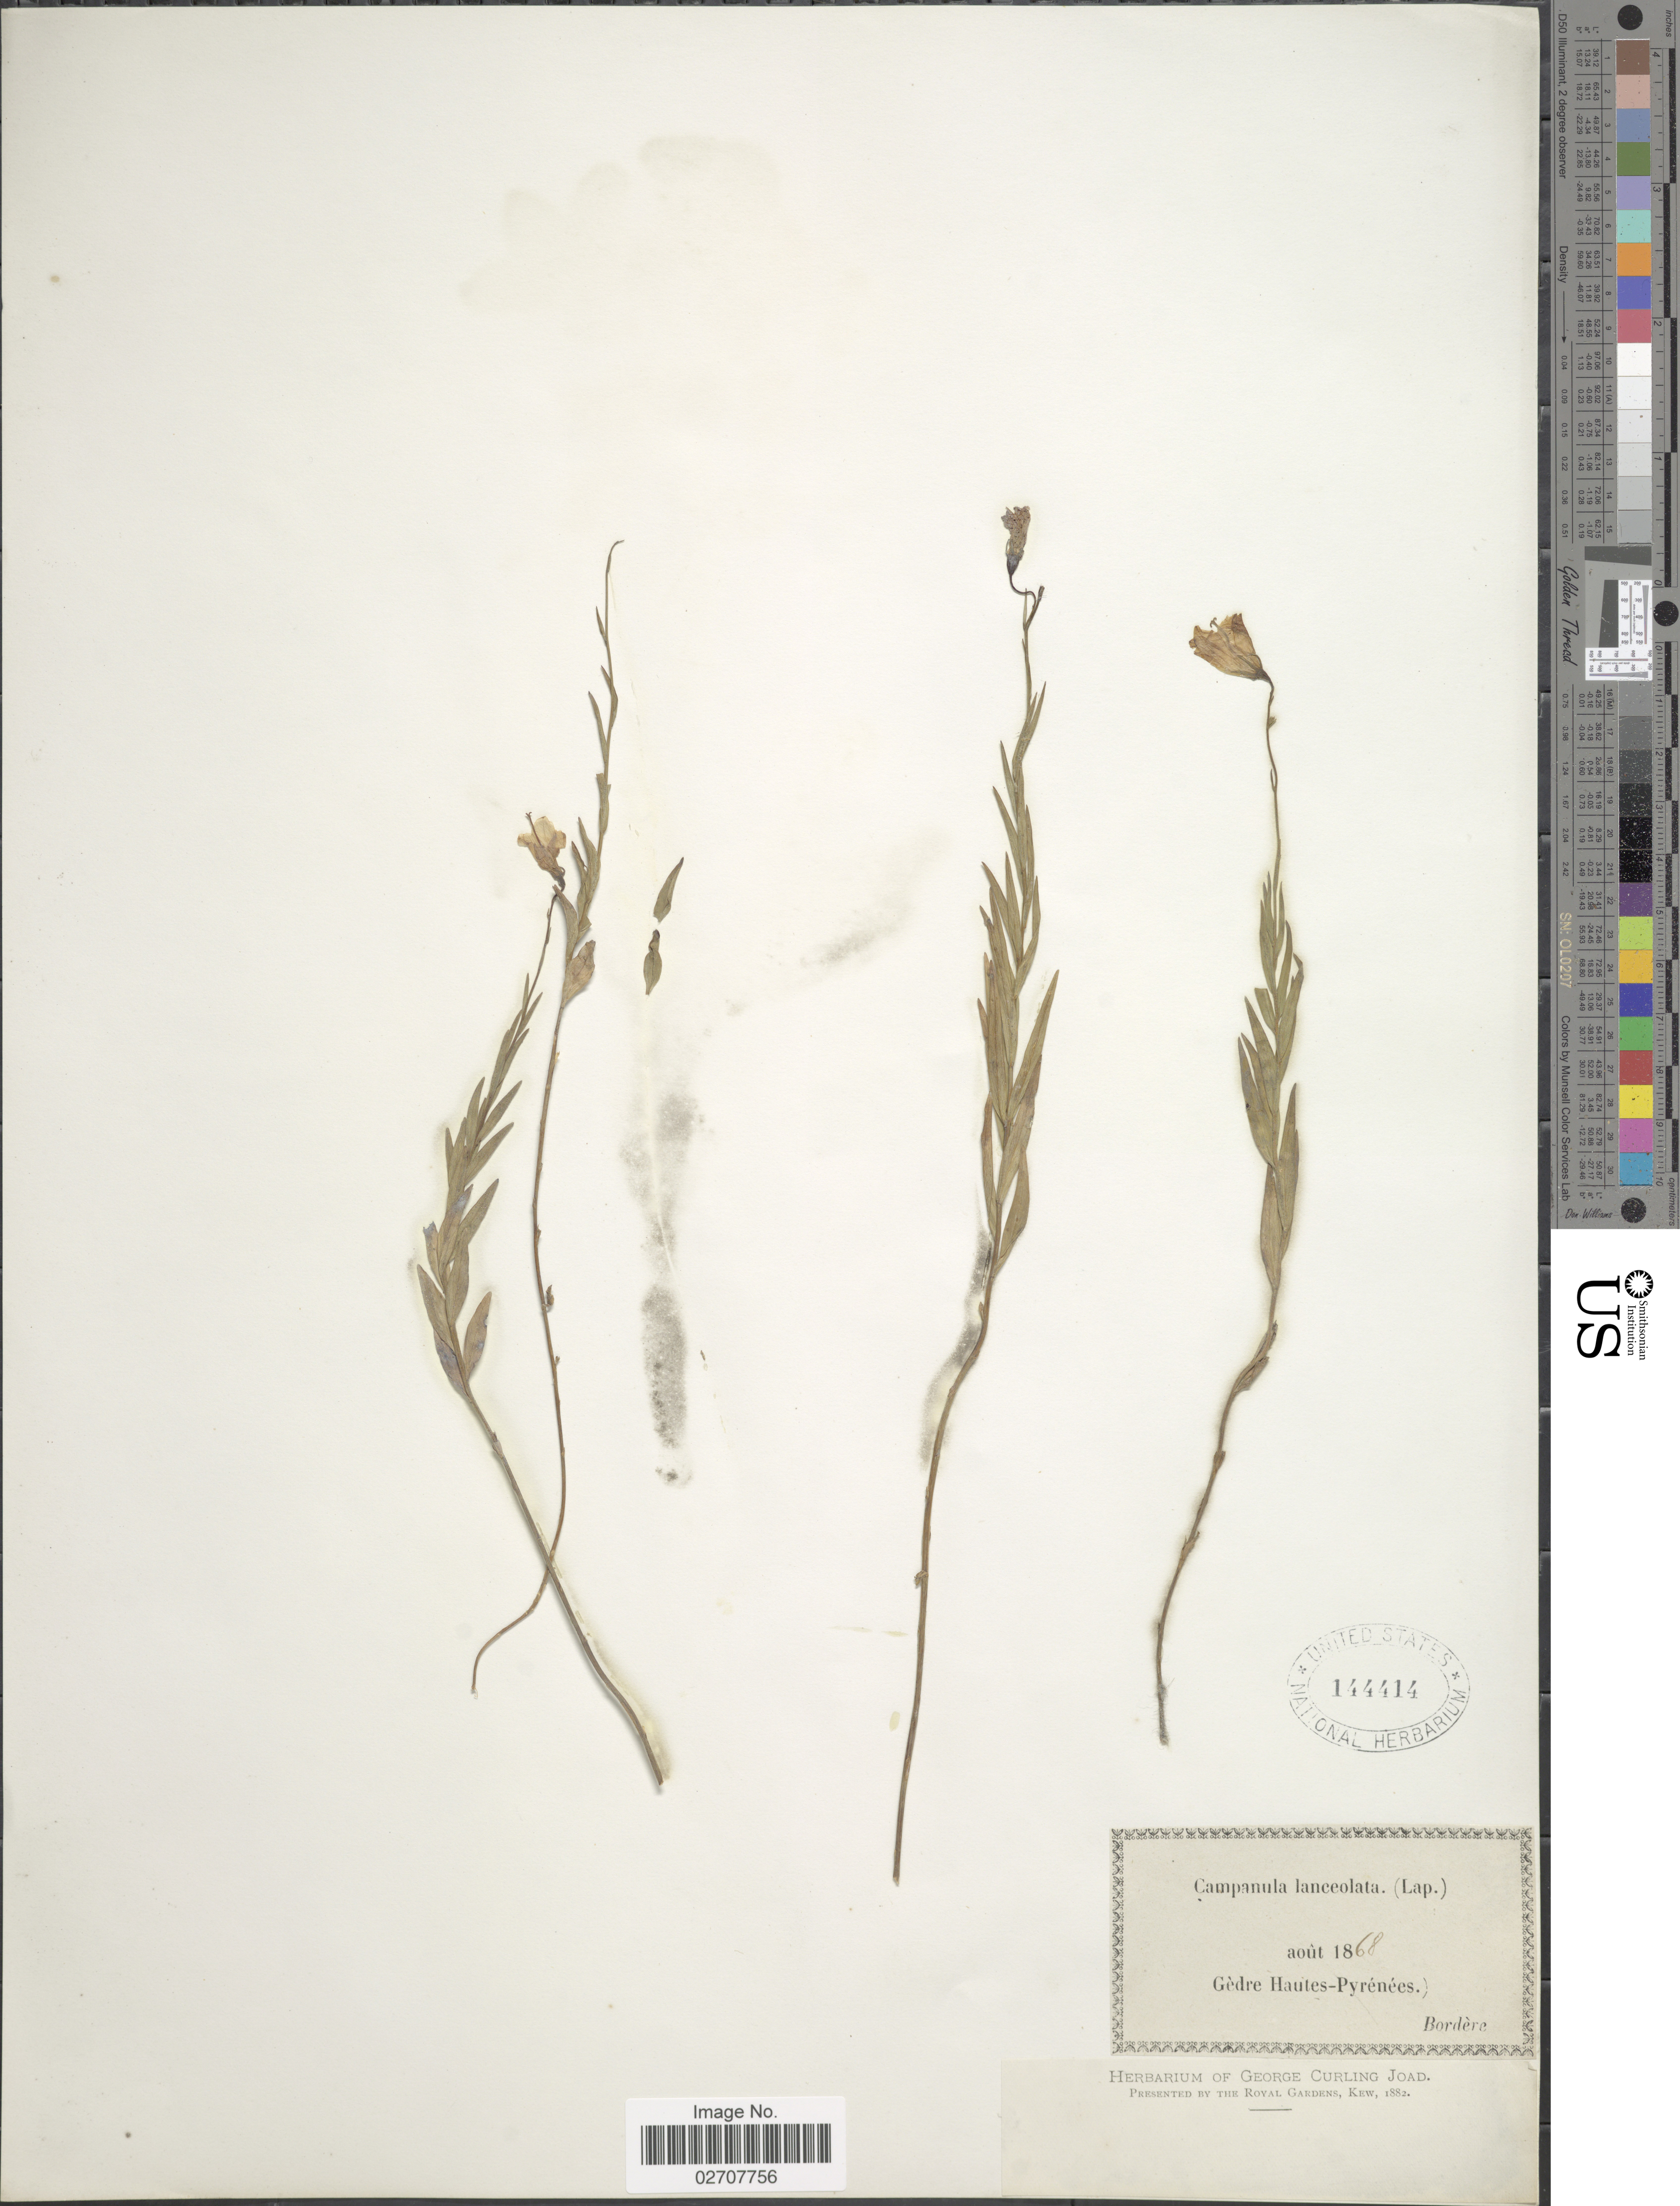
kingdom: Plantae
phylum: Tracheophyta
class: Magnoliopsida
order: Asterales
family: Campanulaceae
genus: Campanula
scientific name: Campanula lanceolata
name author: Lapeyr.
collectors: -. Bordère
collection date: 1868-08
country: France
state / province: Occitanie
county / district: Hautes-Pyrénées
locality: Gedre (Hautes-Pyrenees)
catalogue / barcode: US 144414